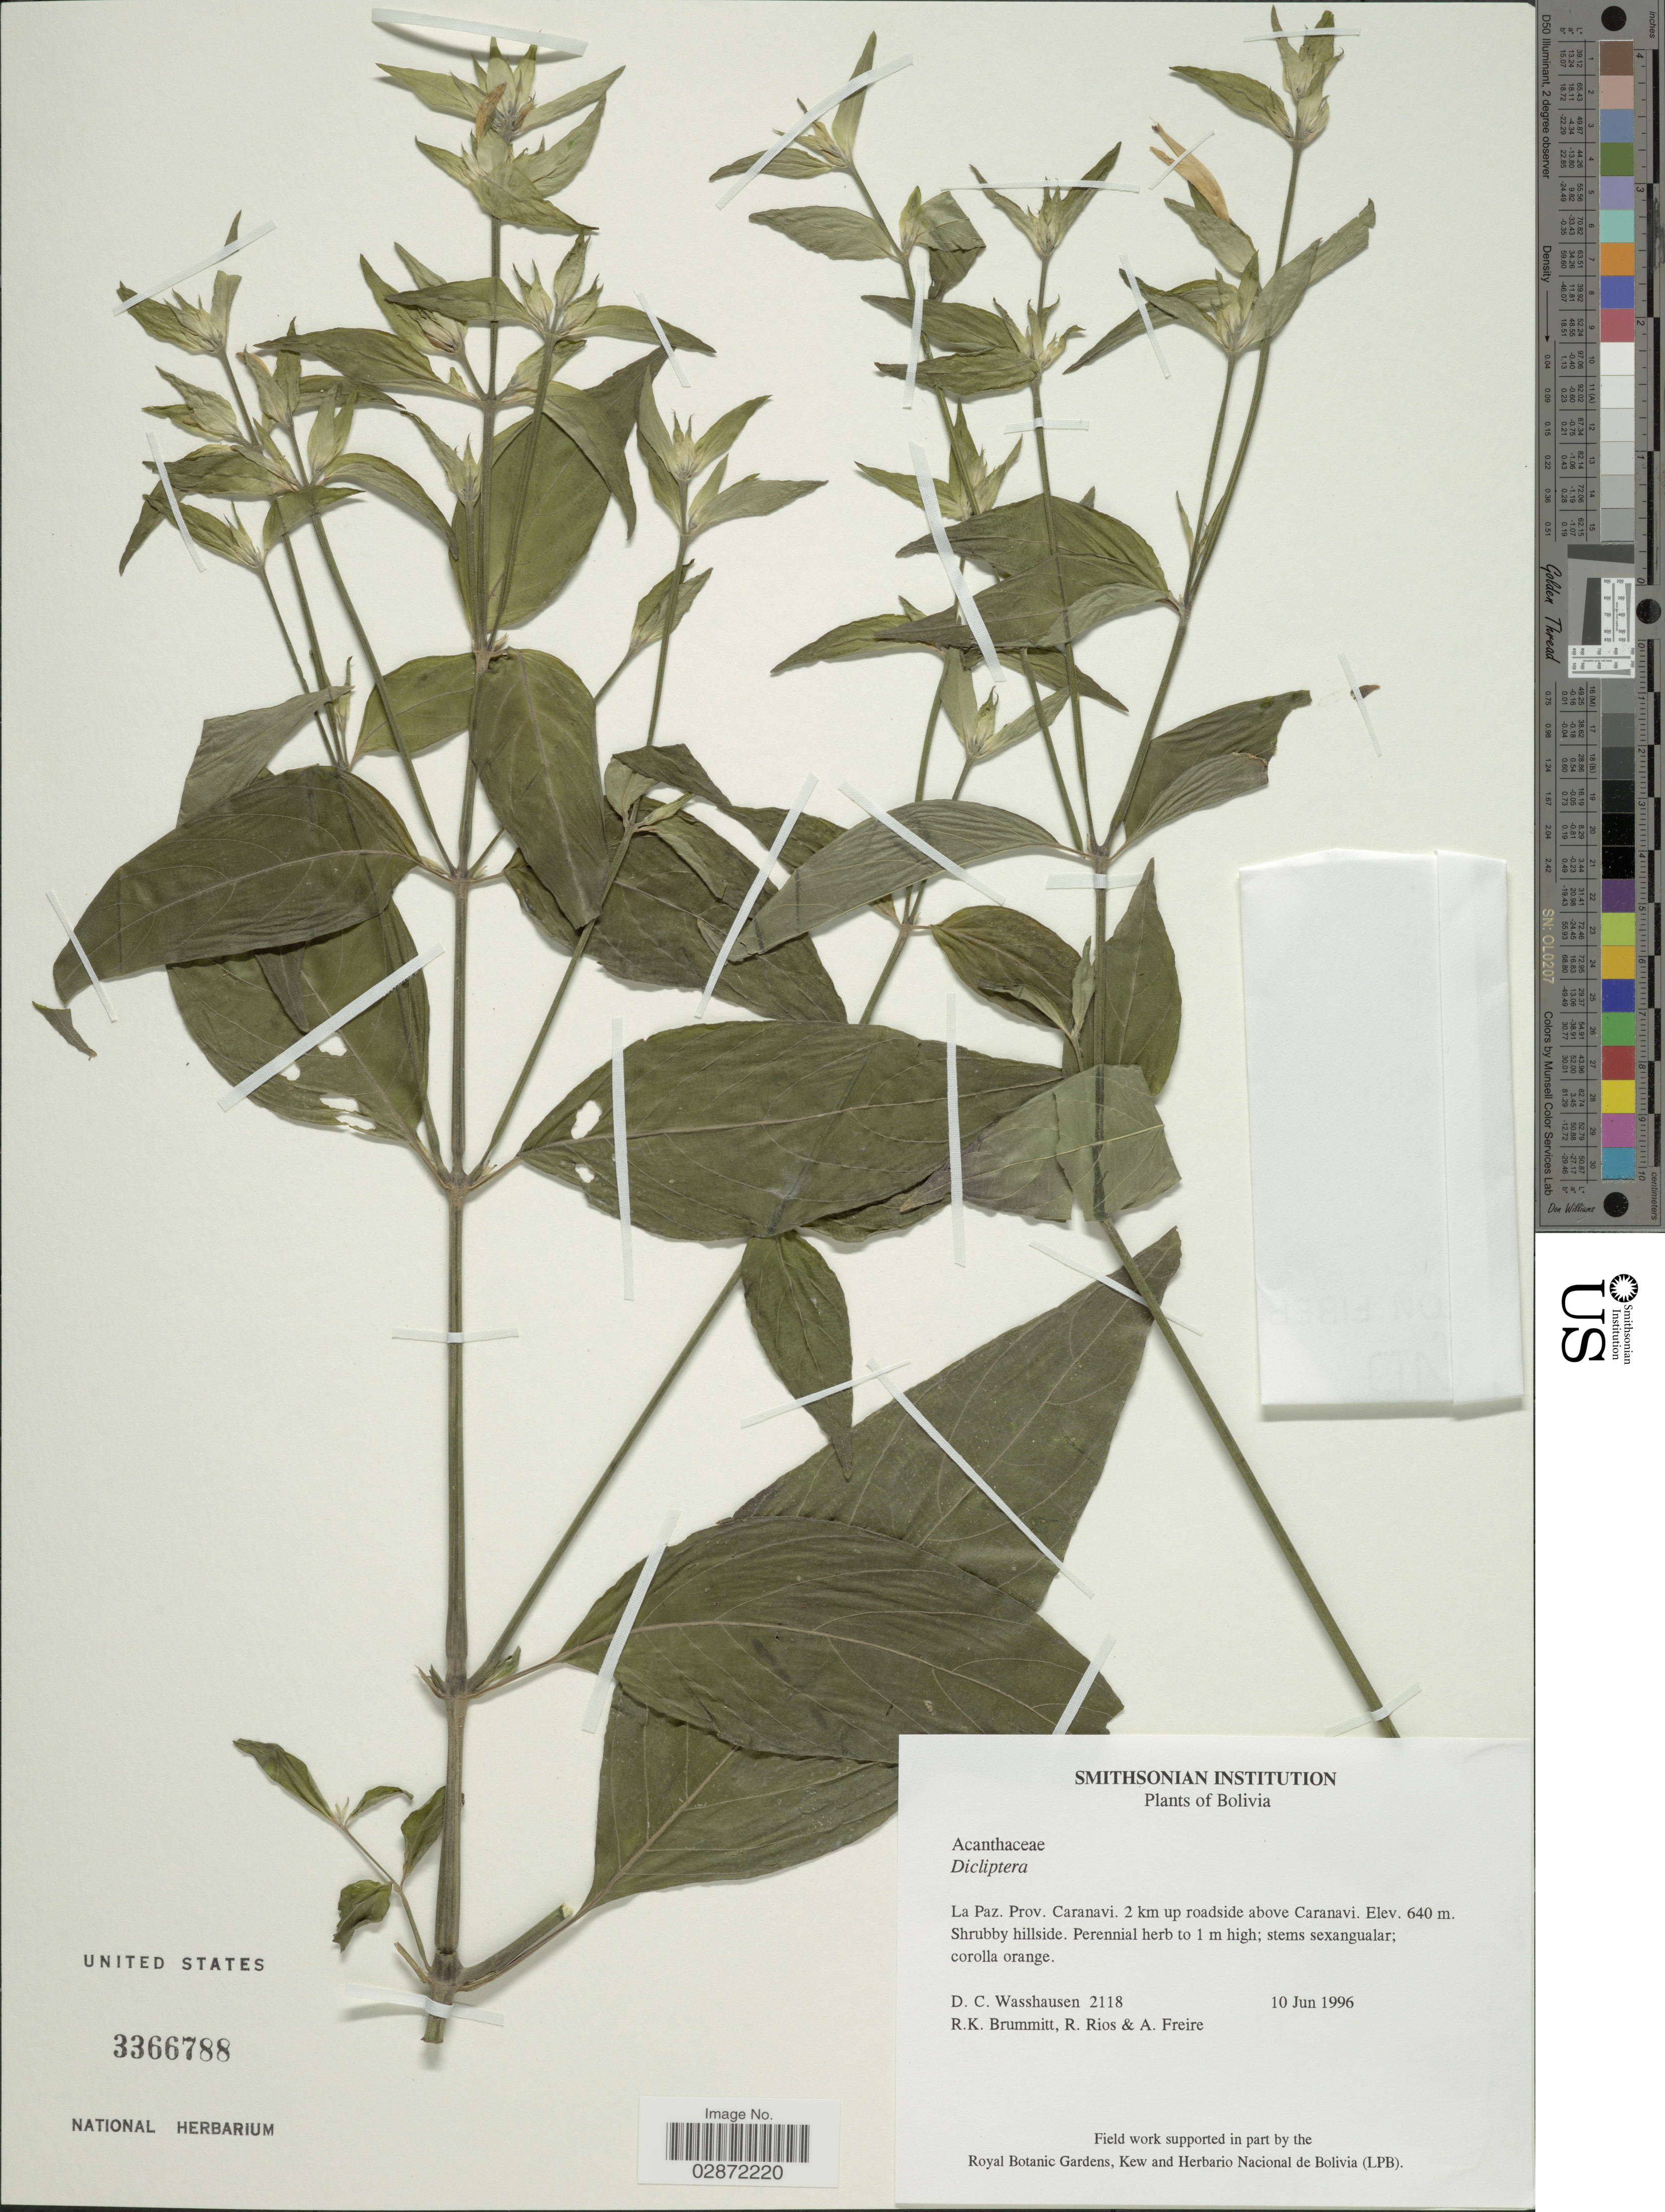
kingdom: Plantae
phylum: Tracheophyta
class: Magnoliopsida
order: Lamiales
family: Acanthaceae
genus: Dicliptera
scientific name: Dicliptera squarrosa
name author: Nees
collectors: D. C. Wasshausen, R. K. Brummitt, R. Rios & A. Freire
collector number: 2118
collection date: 1996-06-10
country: Bolivia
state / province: La Paz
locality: Prov. Caranavi. 2 km up roadside above Caranavi.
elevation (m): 640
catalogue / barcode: US 3366788